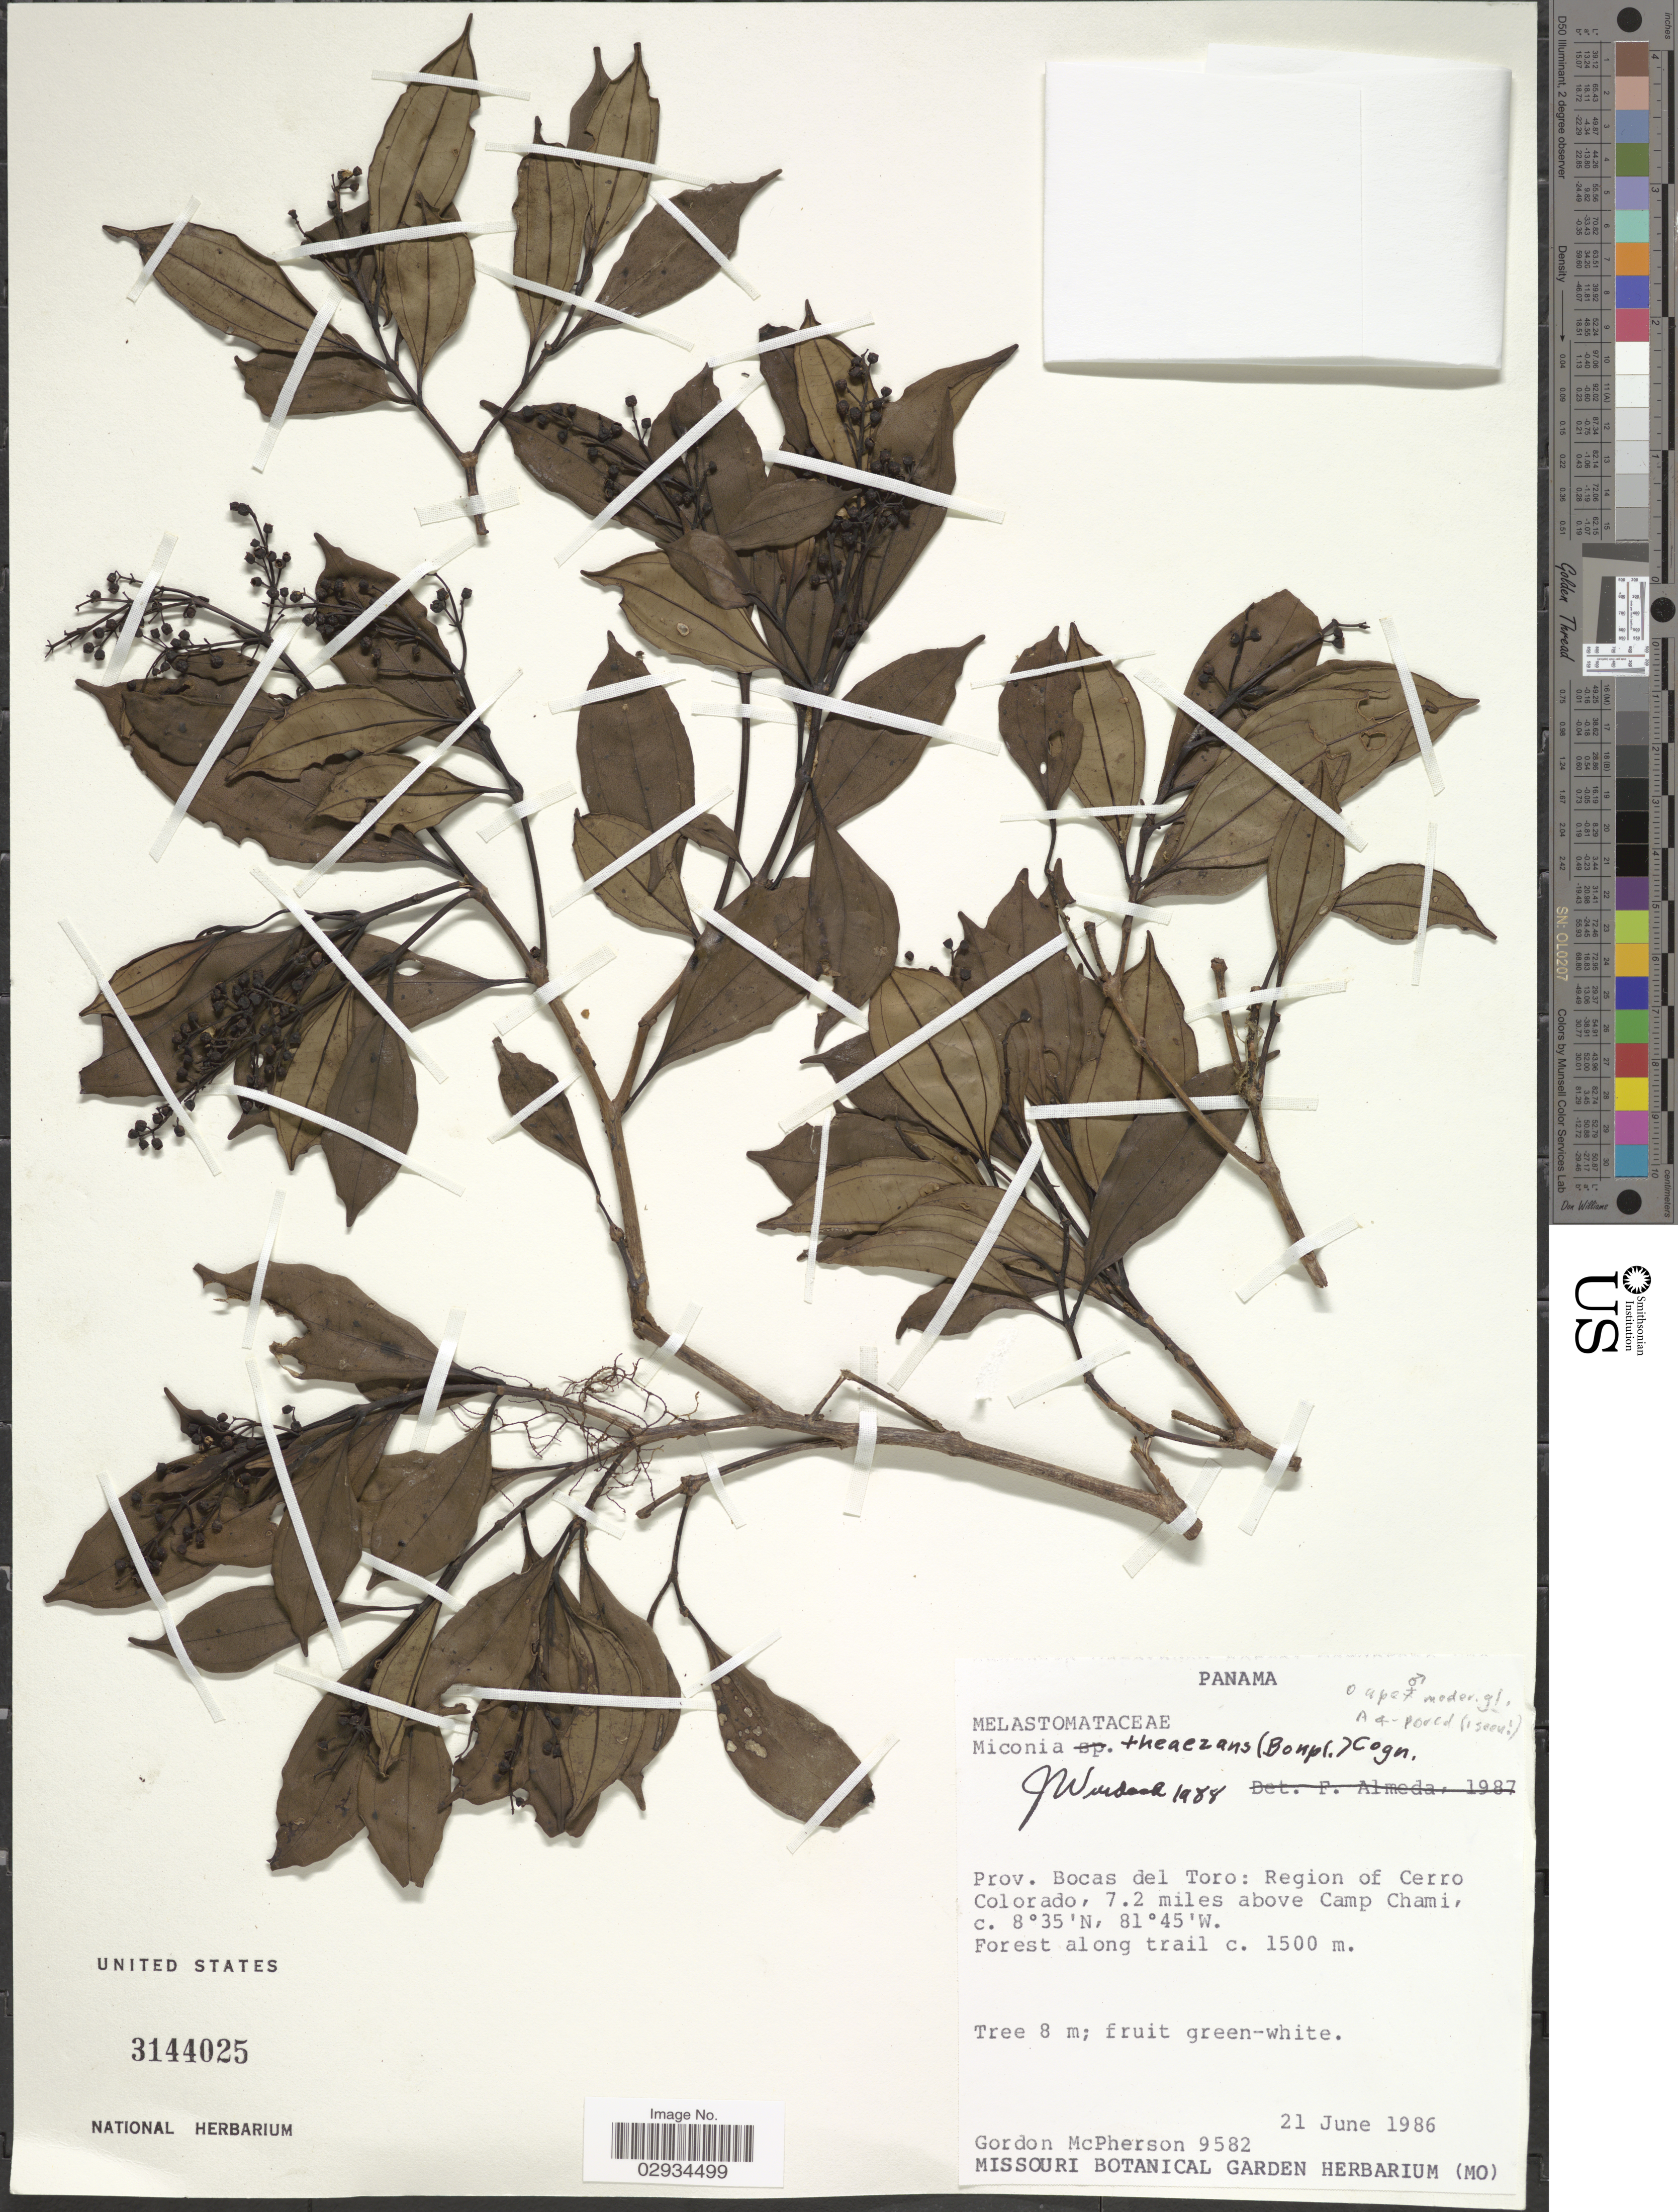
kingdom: Plantae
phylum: Tracheophyta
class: Magnoliopsida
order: Myrtales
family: Melastomataceae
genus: Miconia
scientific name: Miconia theizans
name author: (Bonpl.) Cogn.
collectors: G. D. McPherson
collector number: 9582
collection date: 1986-06-21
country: Panama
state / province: Bocas del Toro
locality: Region of Cerro Colorado, 7.2 miles above Camp Chami. Forest along trail.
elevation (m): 1500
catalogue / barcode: US 3144025